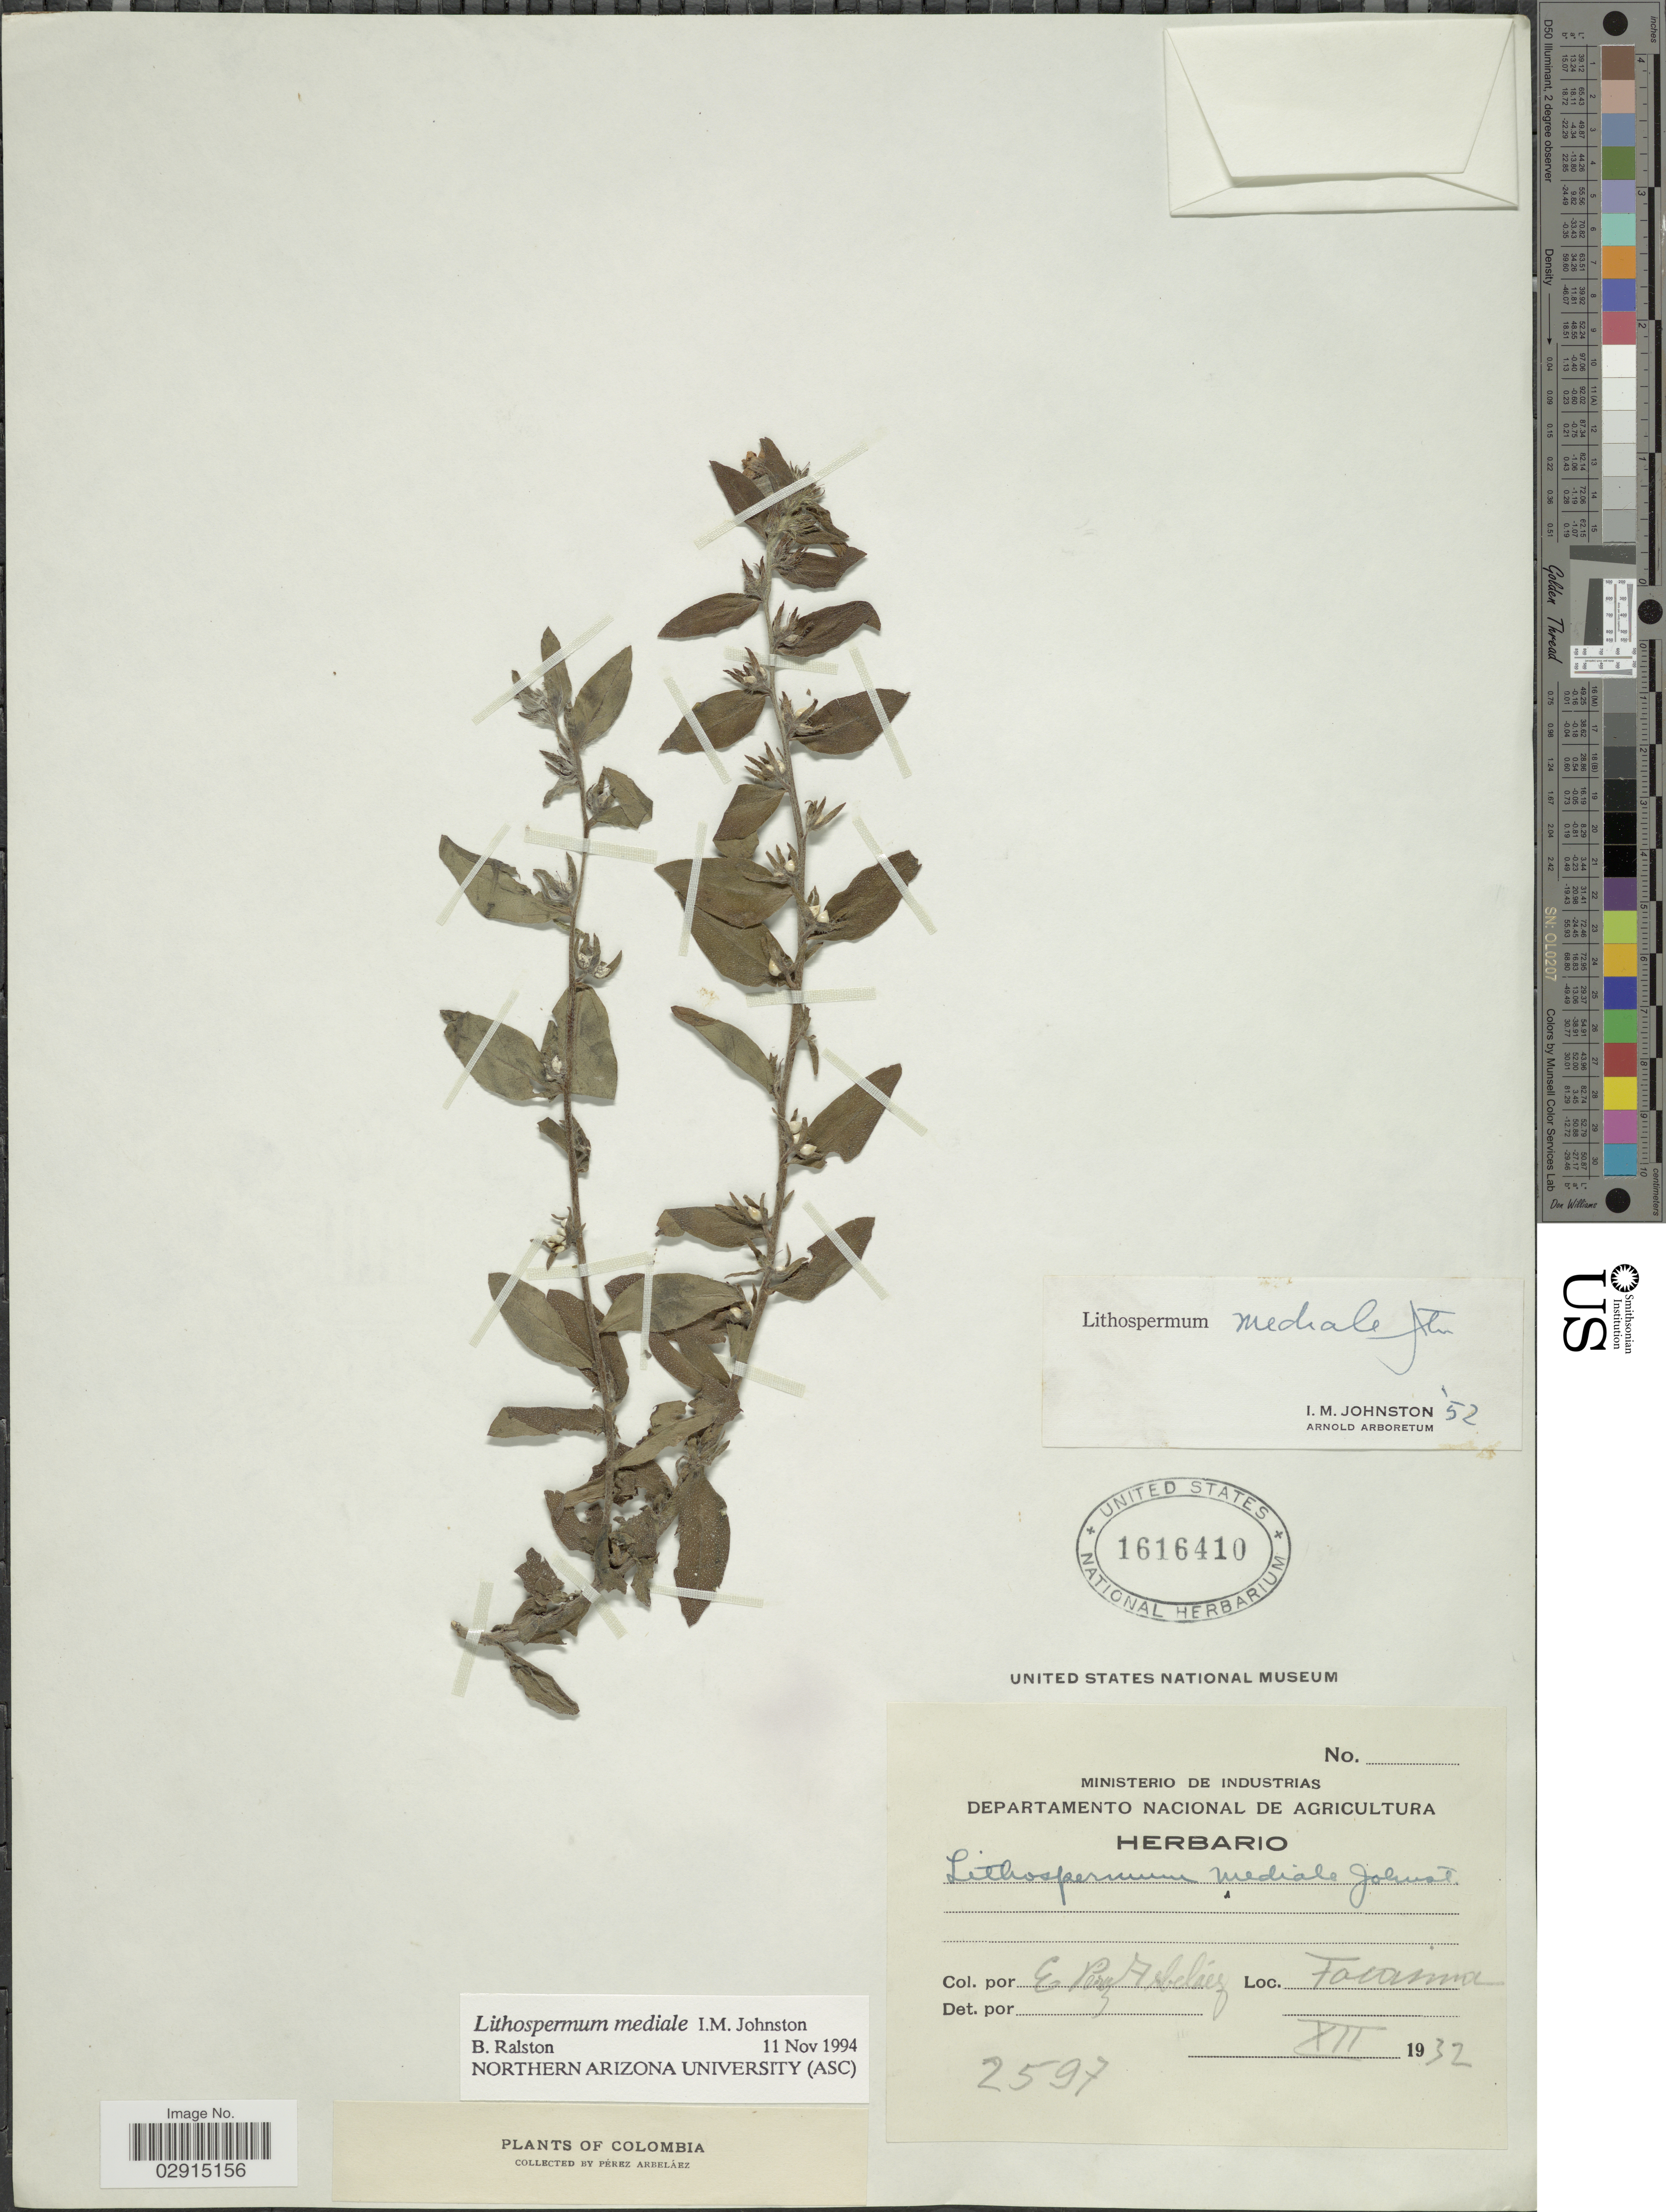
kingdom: Plantae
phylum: Tracheophyta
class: Magnoliopsida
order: Boraginales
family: Boraginaceae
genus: Lithospermum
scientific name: Lithospermum mediale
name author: I.M. Johnst.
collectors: E. Pérez Arbeláez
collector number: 2597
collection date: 1932-12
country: Colombia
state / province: Cundinamarca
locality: Tocaima.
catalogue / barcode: US 1616410